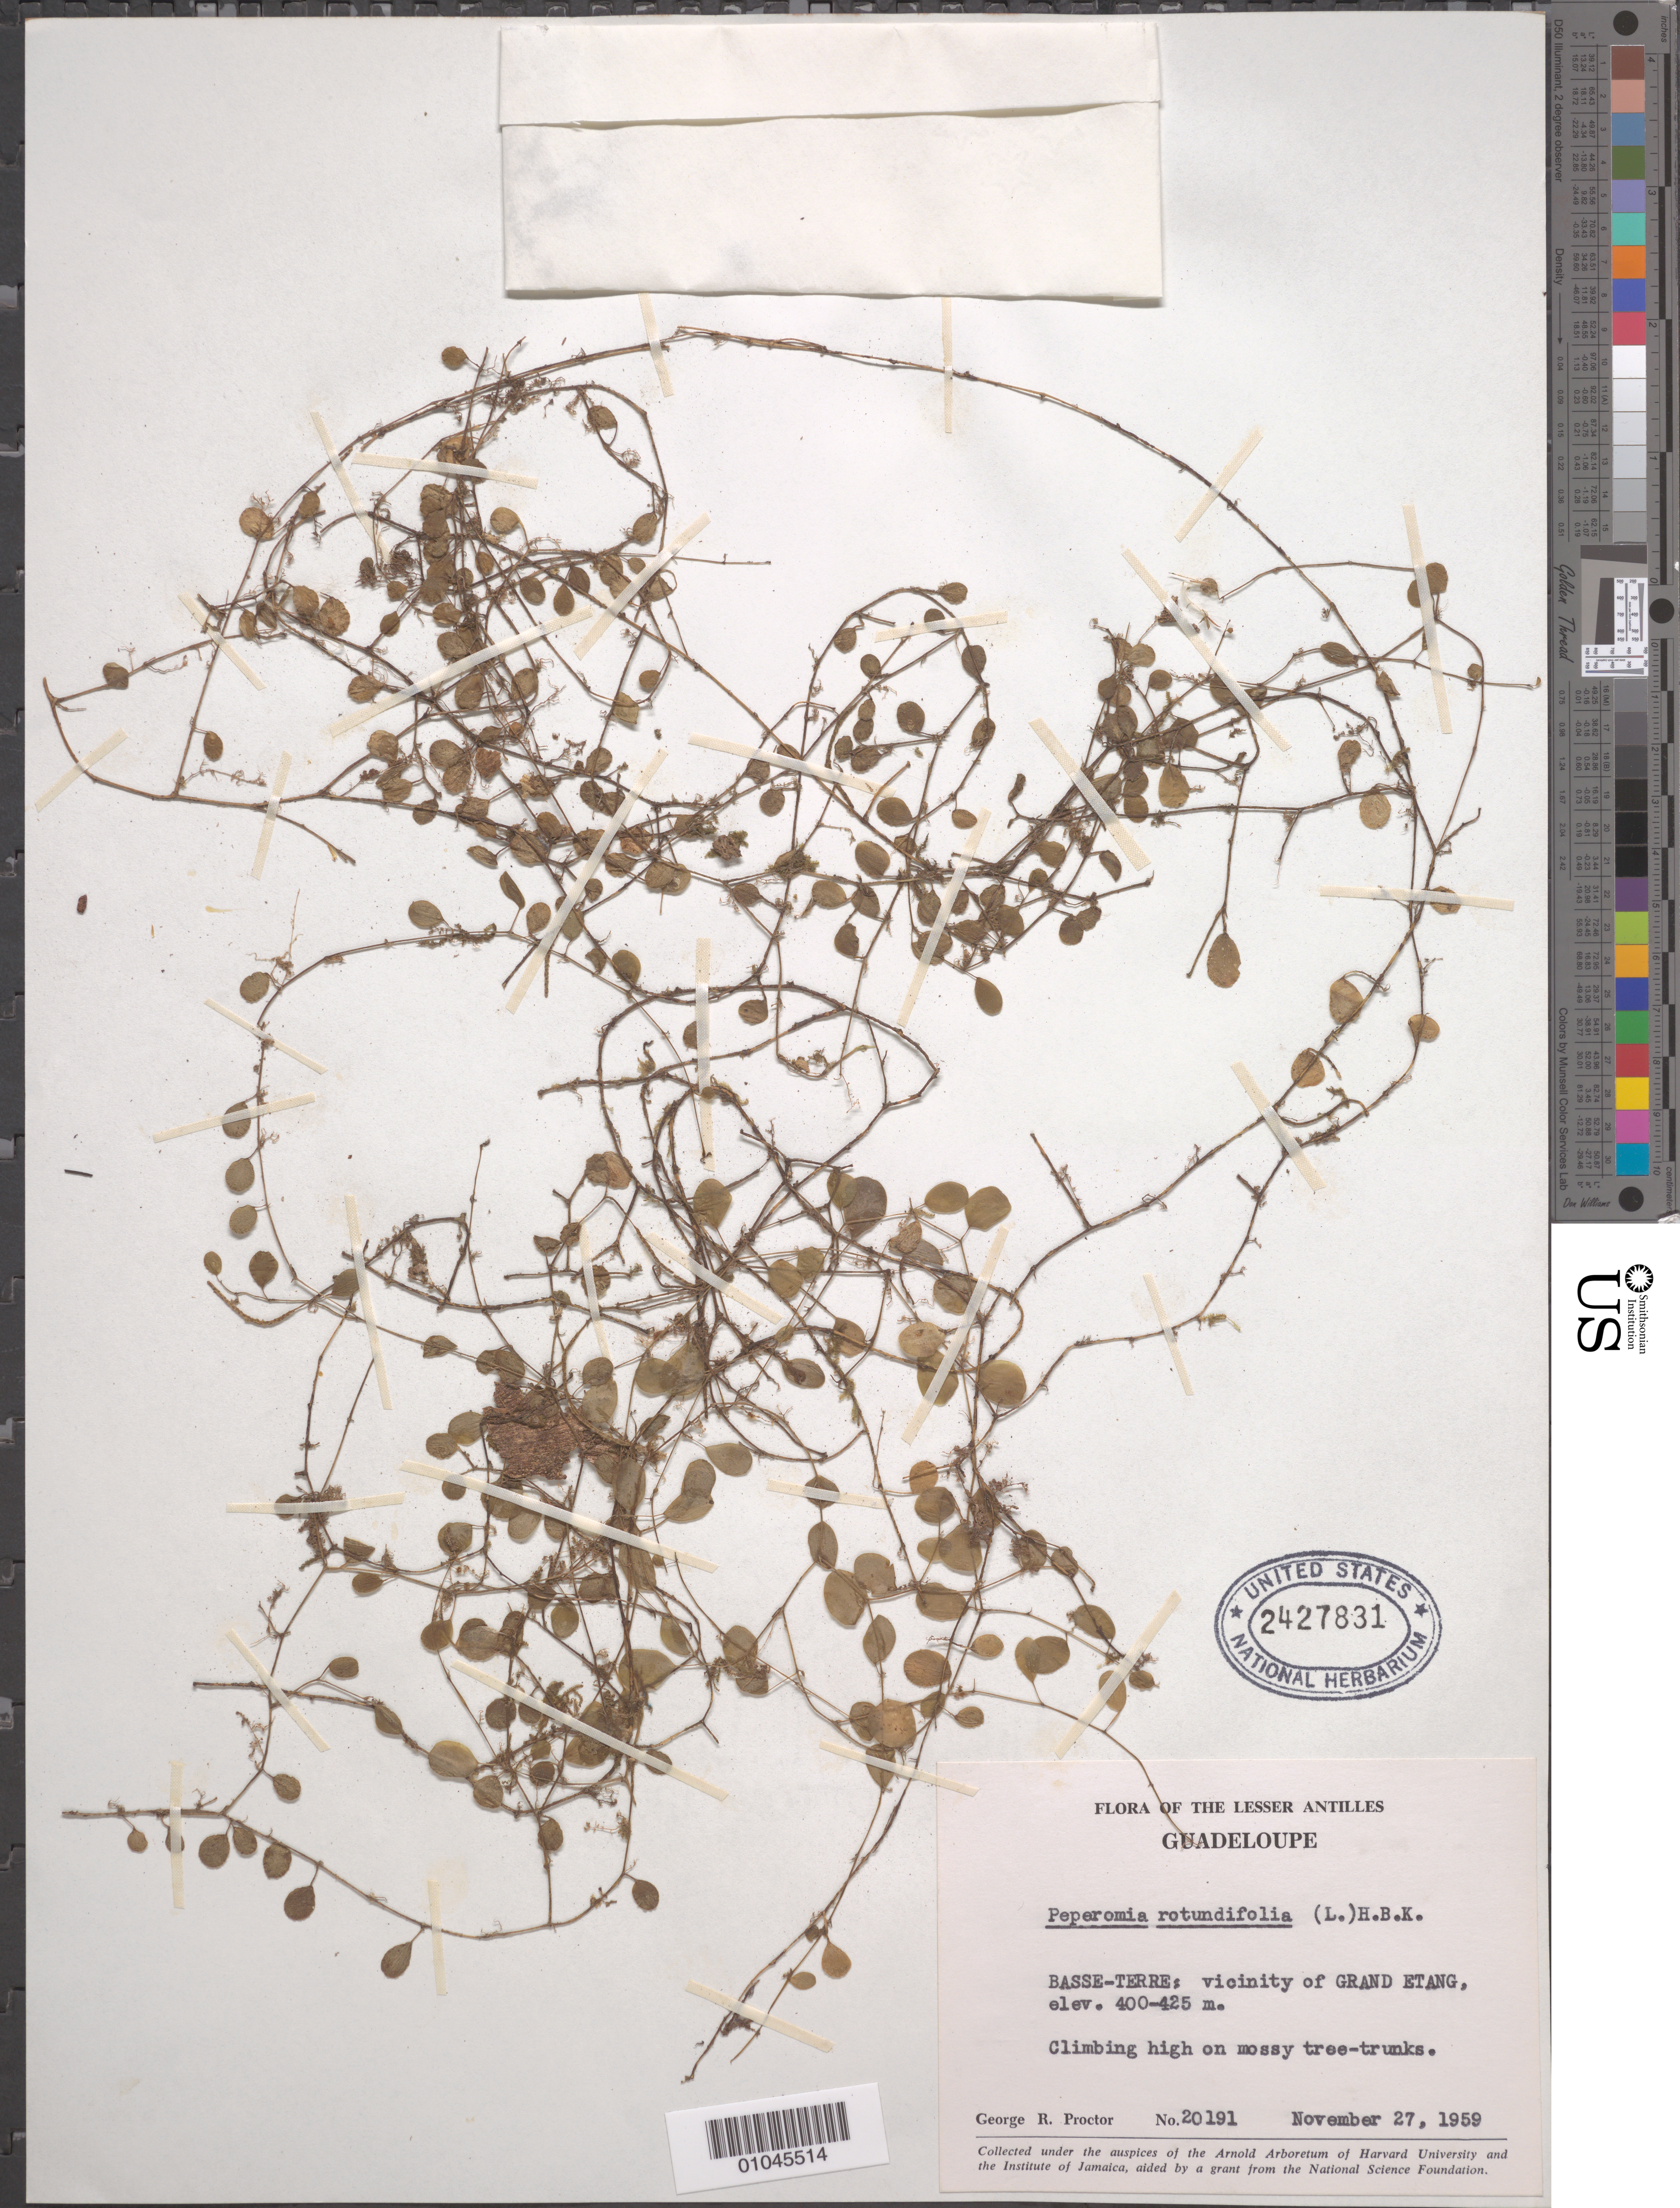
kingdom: Plantae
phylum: Tracheophyta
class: Magnoliopsida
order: Piperales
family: Piperaceae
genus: Peperomia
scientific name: Peperomia rotundifolia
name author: (L.) Kunth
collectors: G. R. Proctor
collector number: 20191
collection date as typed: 27 Nov 1959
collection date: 1959-11-27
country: Guadeloupe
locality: Basse-Terre: Vicinity of Grand Etang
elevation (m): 400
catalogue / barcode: US 2427831